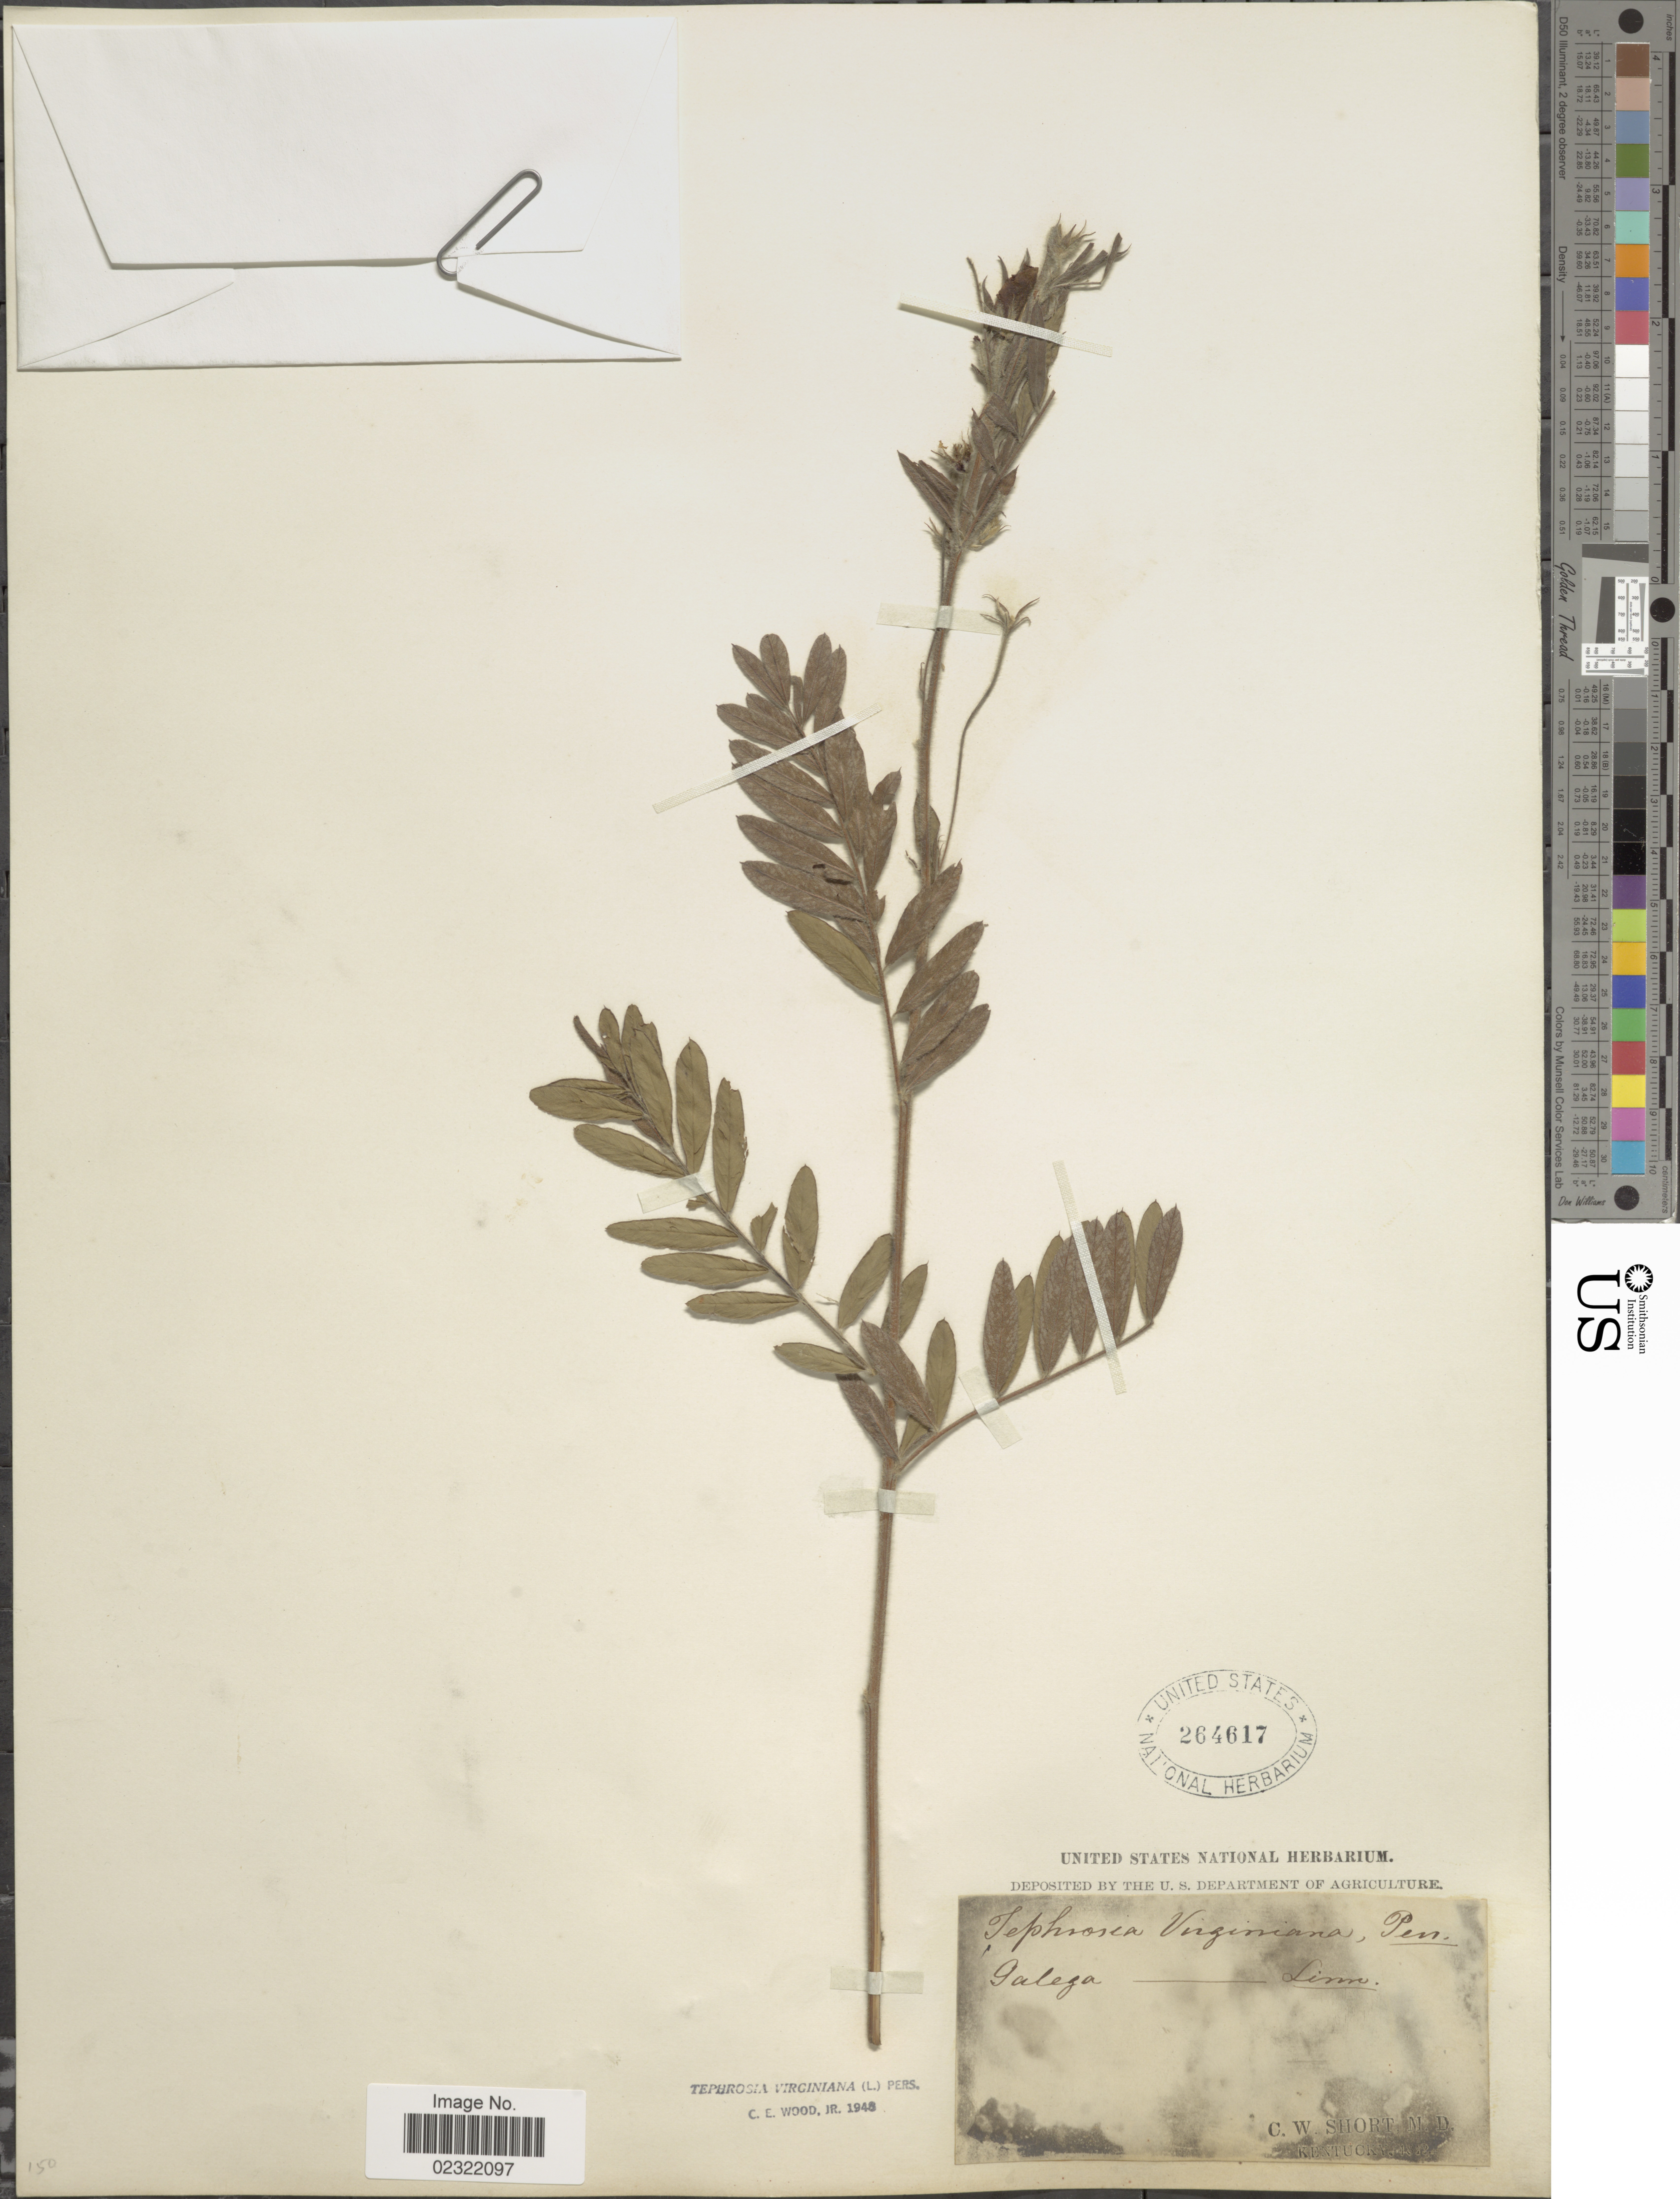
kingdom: Plantae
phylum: Tracheophyta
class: Magnoliopsida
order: Fabales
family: Fabaceae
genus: Tephrosia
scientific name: Tephrosia virginiana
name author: (L.) Pers.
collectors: C. W. Short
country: United States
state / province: Kentucky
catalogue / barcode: US 264617